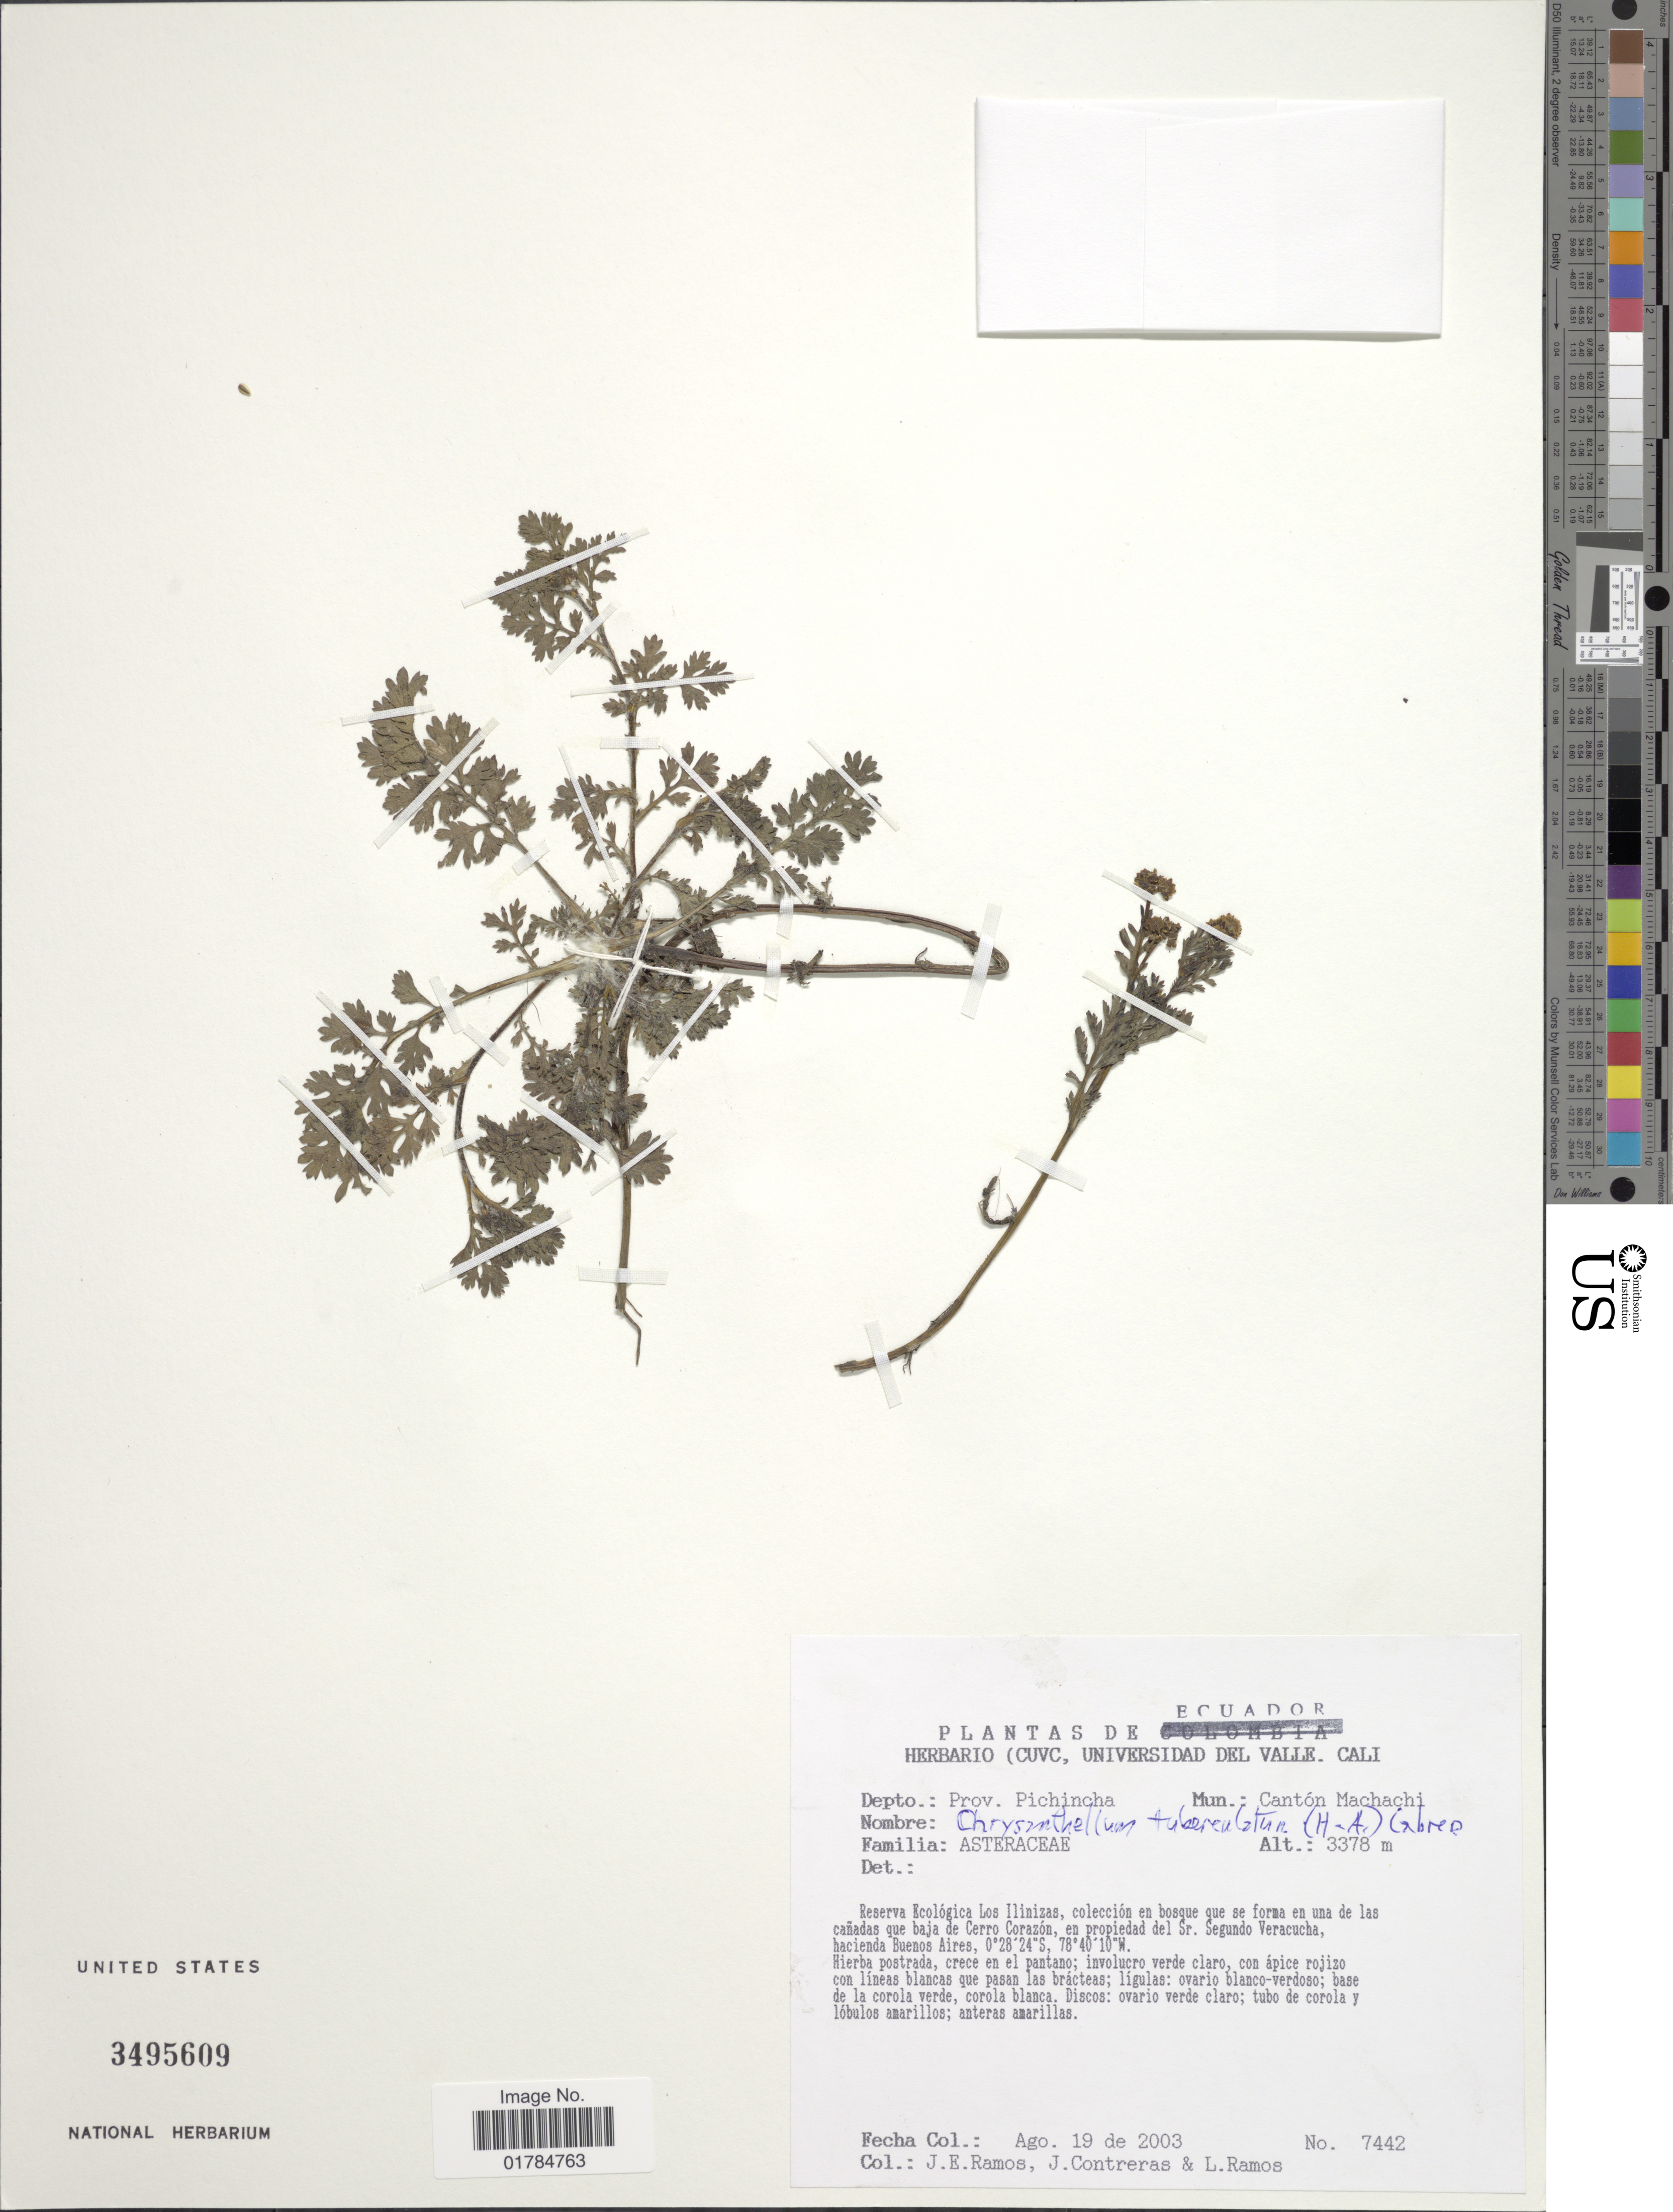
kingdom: Plantae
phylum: Tracheophyta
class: Magnoliopsida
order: Asterales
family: Asteraceae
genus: Chrysanthellum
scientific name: Chrysanthellum tuberculatum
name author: (Hook. & Arn.) Cabrera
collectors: J. E. Ramos, J. Contreras & L. Ramos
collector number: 7442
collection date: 2003-08-19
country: Ecuador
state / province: Pichincha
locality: Mun. Canton Machachi. Reserva Biologica Los Ilinizas, coleccion en bosque que se forma en una de las canadas que baja de Cerro Corazon, en propiedad del Sr. Segundo Veracucha hacienda Buenos Aires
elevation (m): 3378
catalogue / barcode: US 3495609